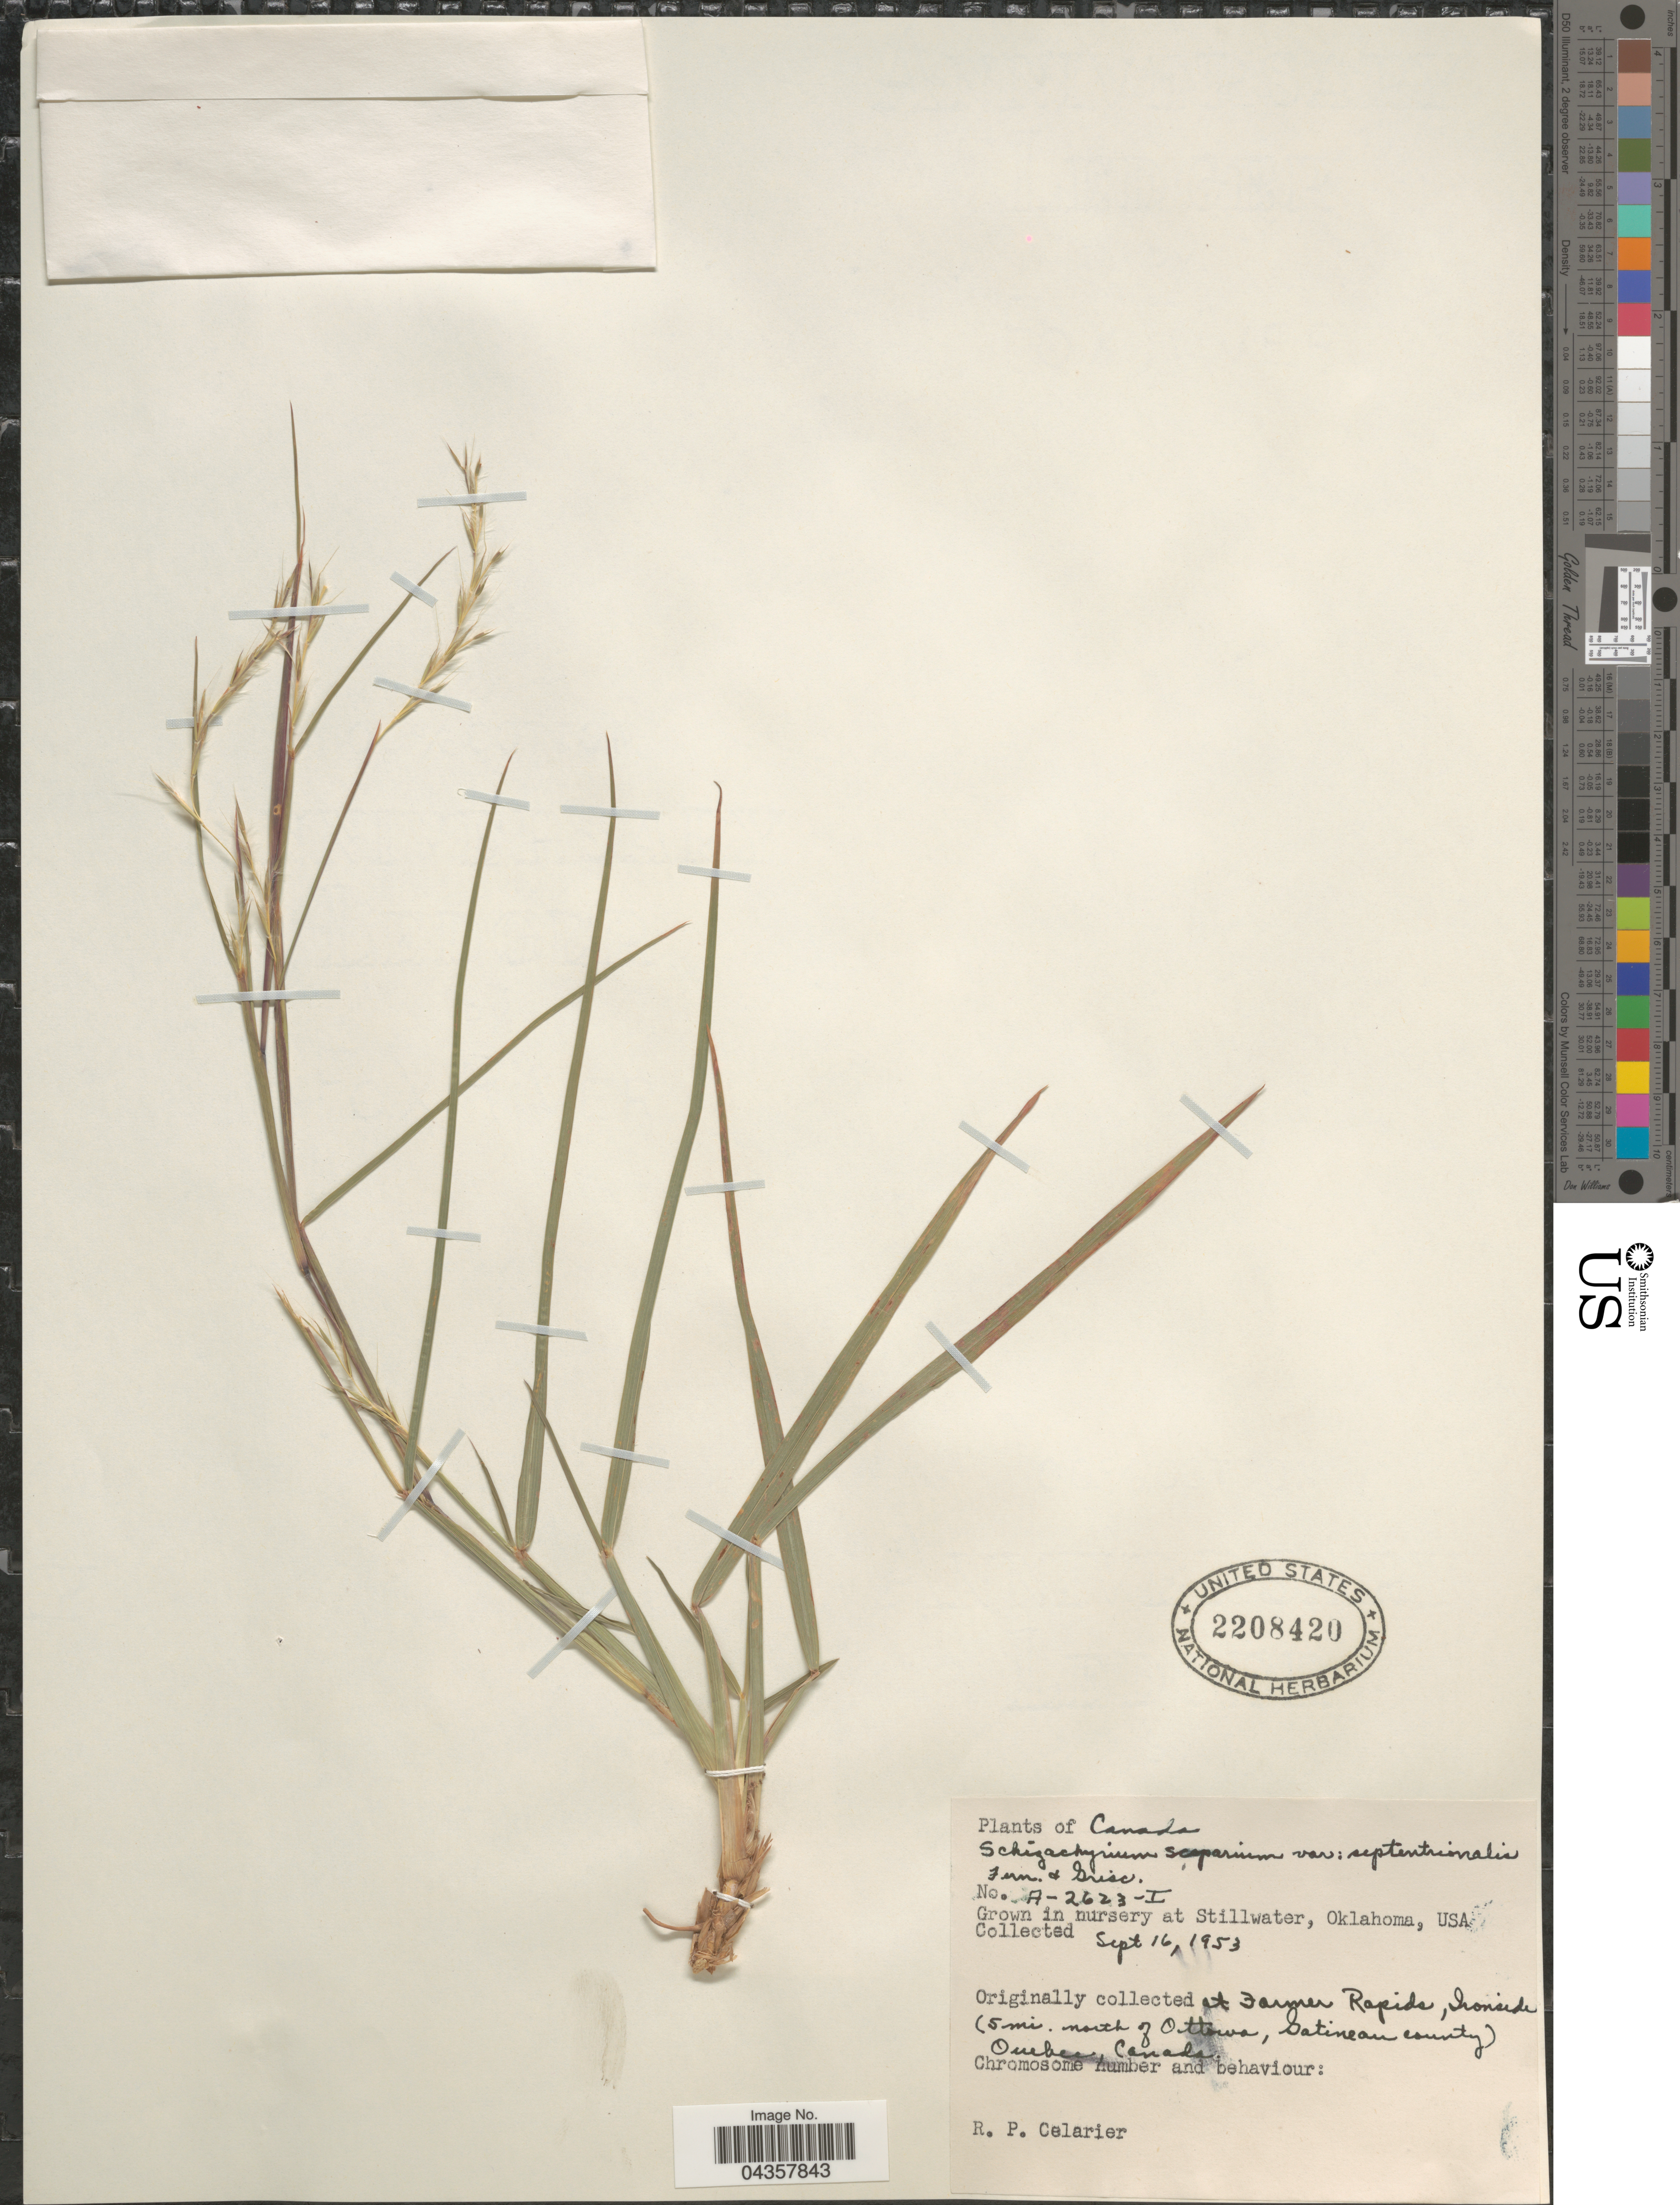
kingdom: Plantae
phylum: Tracheophyta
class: Liliopsida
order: Poales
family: Poaceae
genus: Schizachyrium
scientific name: Schizachyrium scoparium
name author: (Michx.) Nash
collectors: R. Celarier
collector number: A-2623-I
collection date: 1953-09-16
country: United States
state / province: Oklahoma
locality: Grown in nursery at Stillwater.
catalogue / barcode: US 2208420